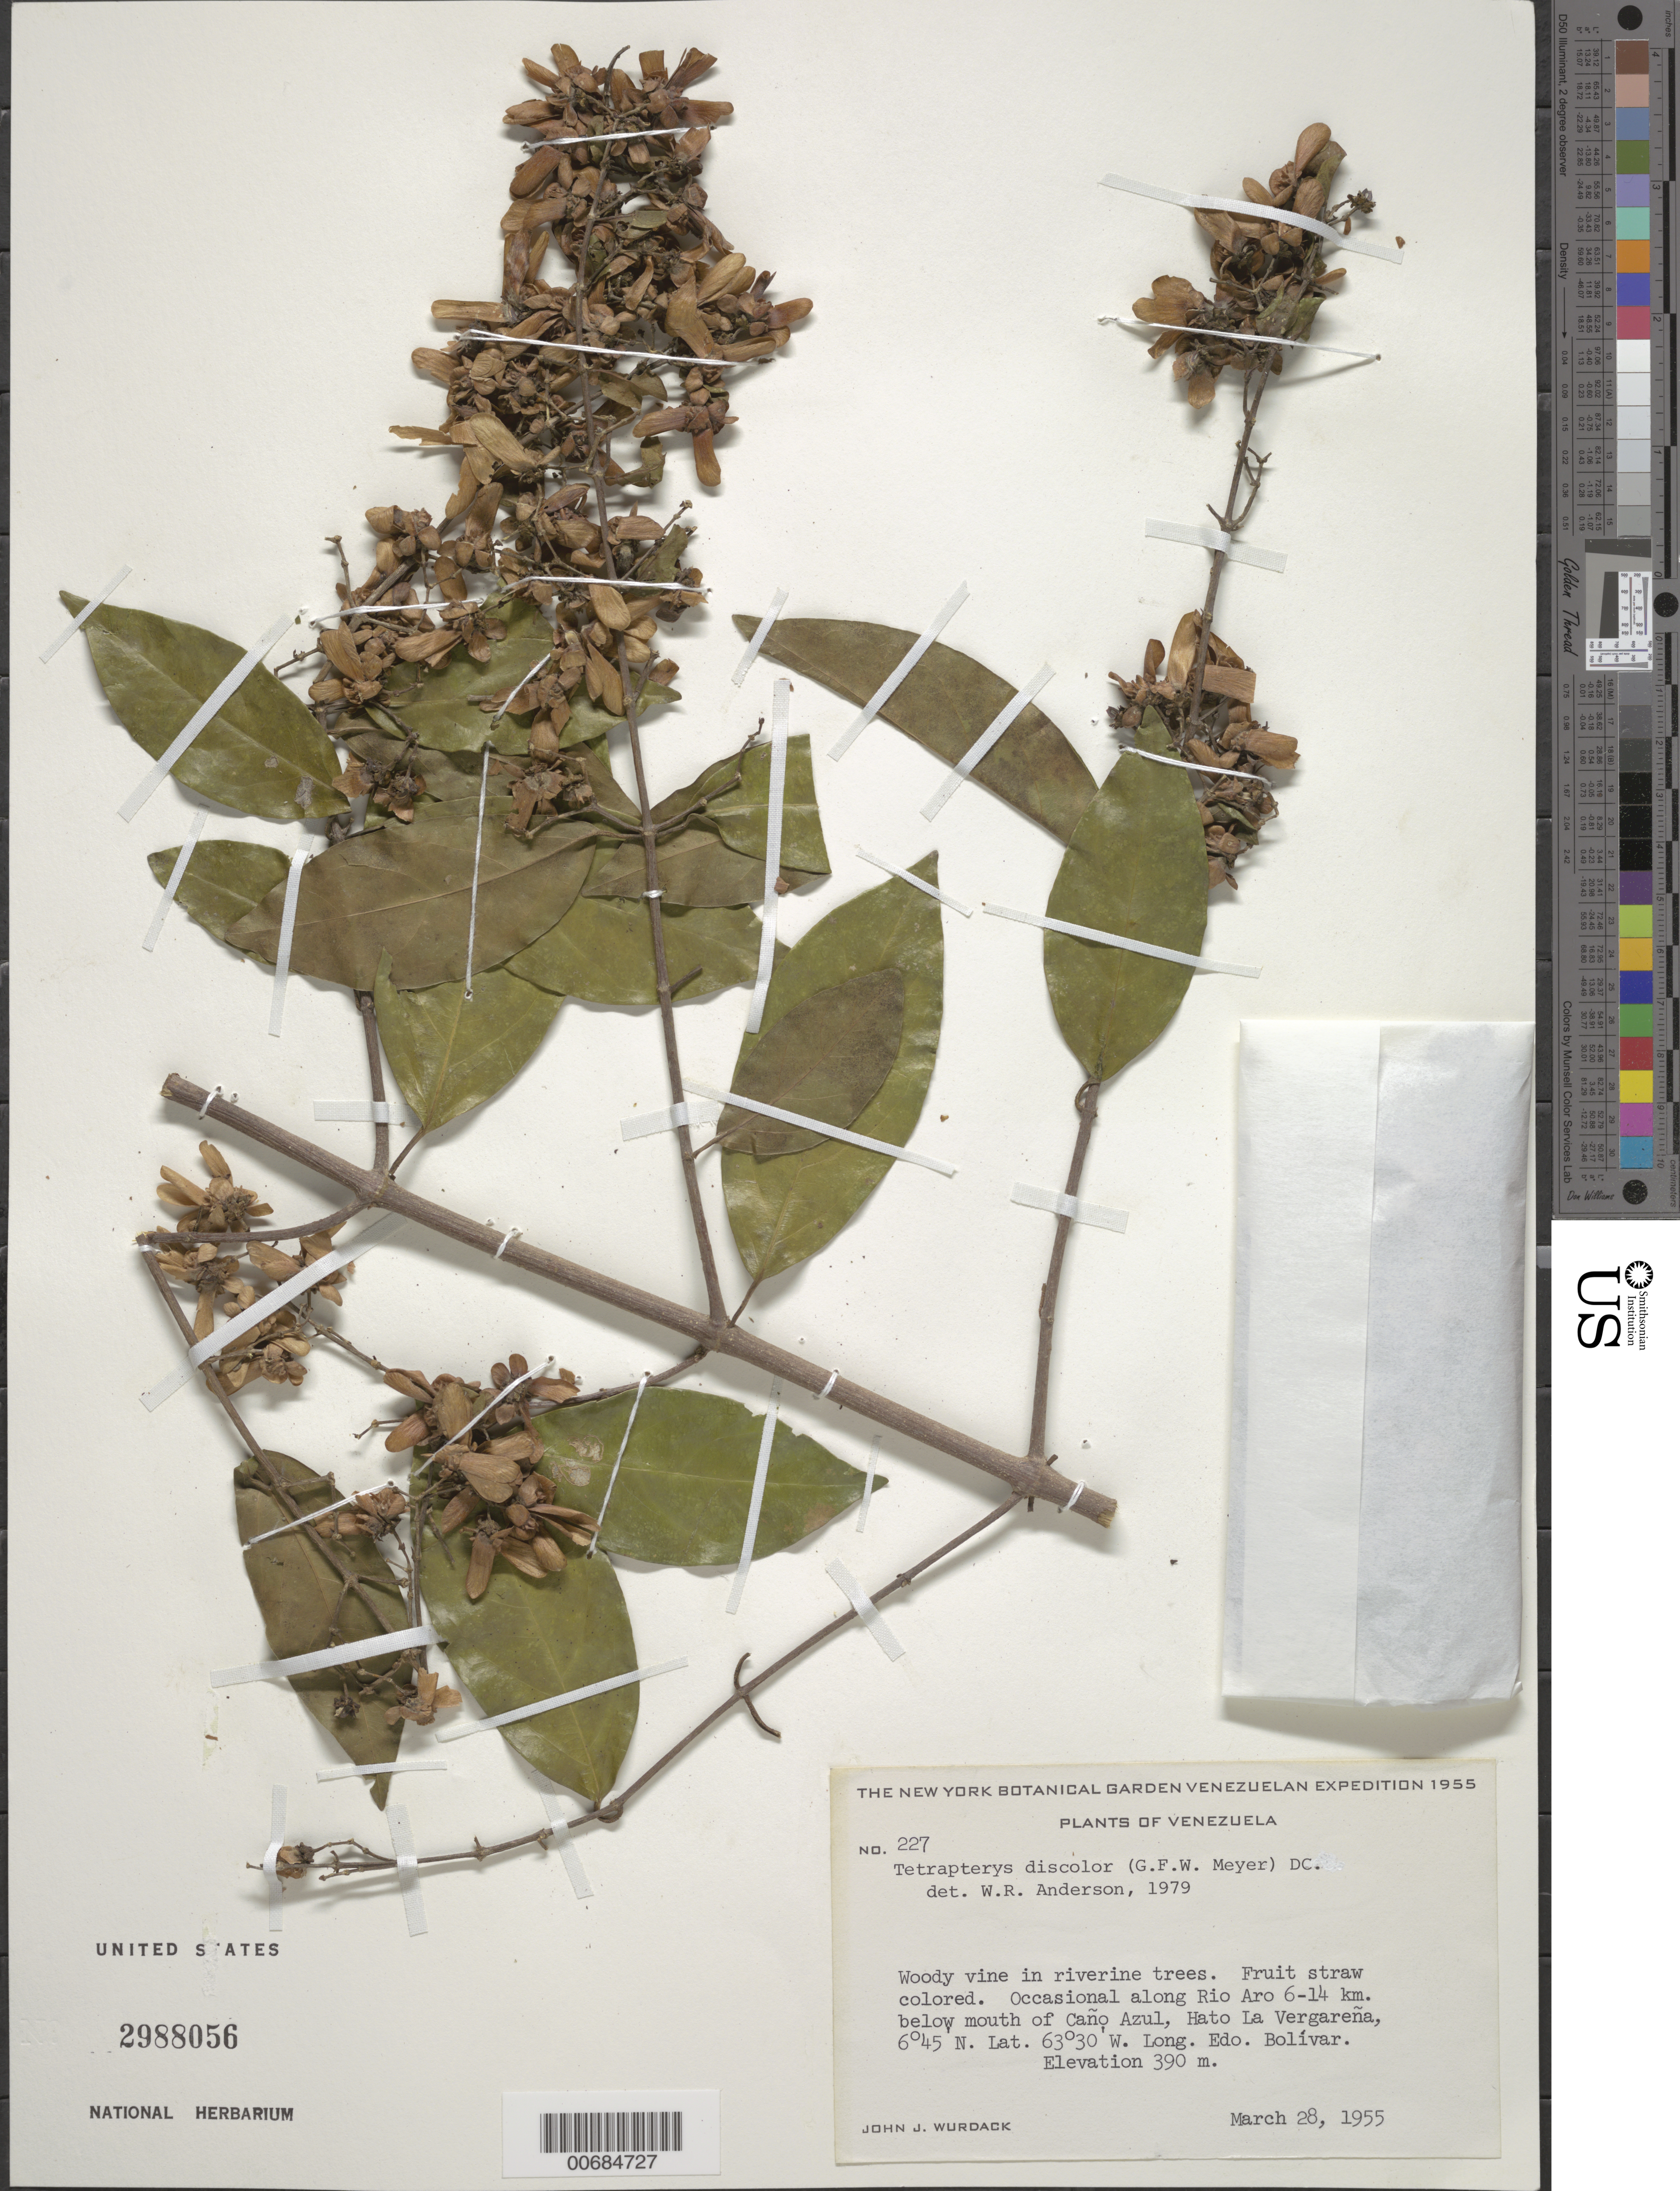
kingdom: Plantae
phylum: Tracheophyta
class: Magnoliopsida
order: Malpighiales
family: Malpighiaceae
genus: Tetrapterys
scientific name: Tetrapterys discolor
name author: (G. Mey.) DC.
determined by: Anderson, W. R., (MICH), University of Michigan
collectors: J. J. Wurdack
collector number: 227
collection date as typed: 28-Mar-55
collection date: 1955-03-28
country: Venezuela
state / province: Bolívar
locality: Hato La Vergareña, Río Aro, 6-14 km below mouth of Caño Azul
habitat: Riverine trees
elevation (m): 390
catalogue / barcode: US 2988056